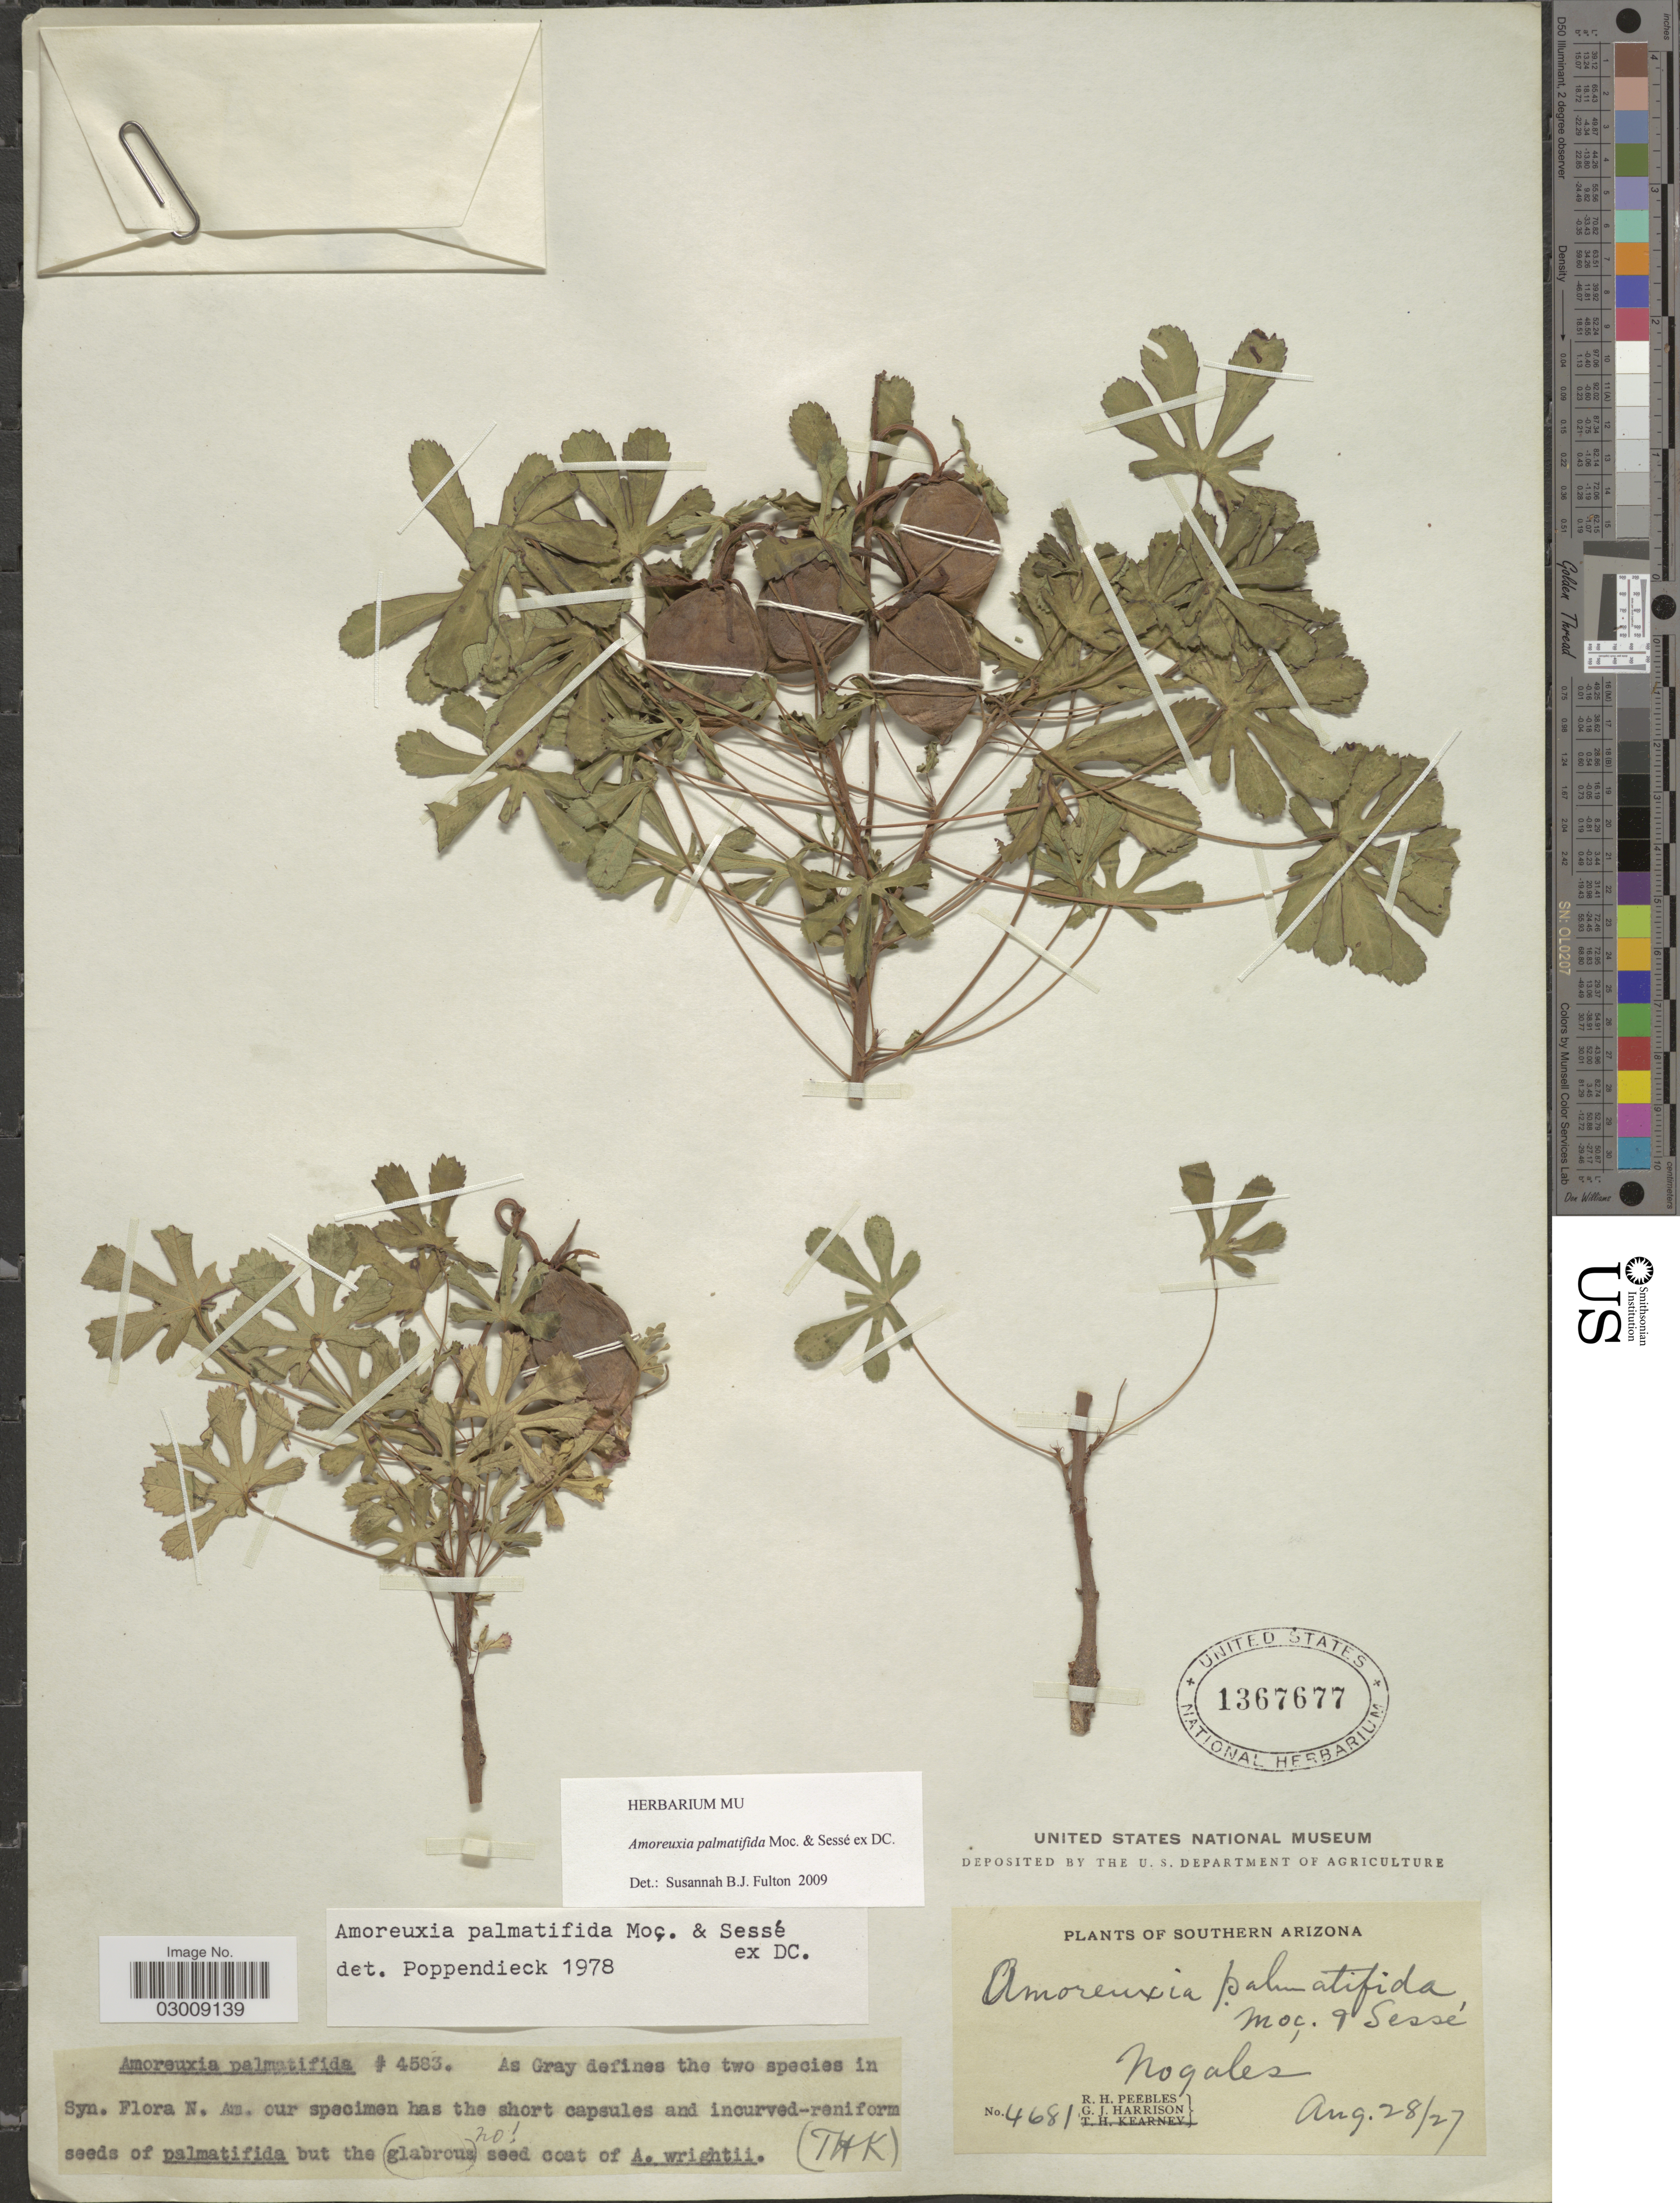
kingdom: Plantae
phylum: Tracheophyta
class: Magnoliopsida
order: Malvales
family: Cochlospermaceae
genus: Amoreuxia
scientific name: Amoreuxia palmatifida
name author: Moc. & Sessé ex DC.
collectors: R. H. Peebles & G. J. Harrison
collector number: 4681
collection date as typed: Transcribed d/m/y: 28/8/27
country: United States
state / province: Arizona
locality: Southern Arizona. Nogales.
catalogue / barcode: US 1367677